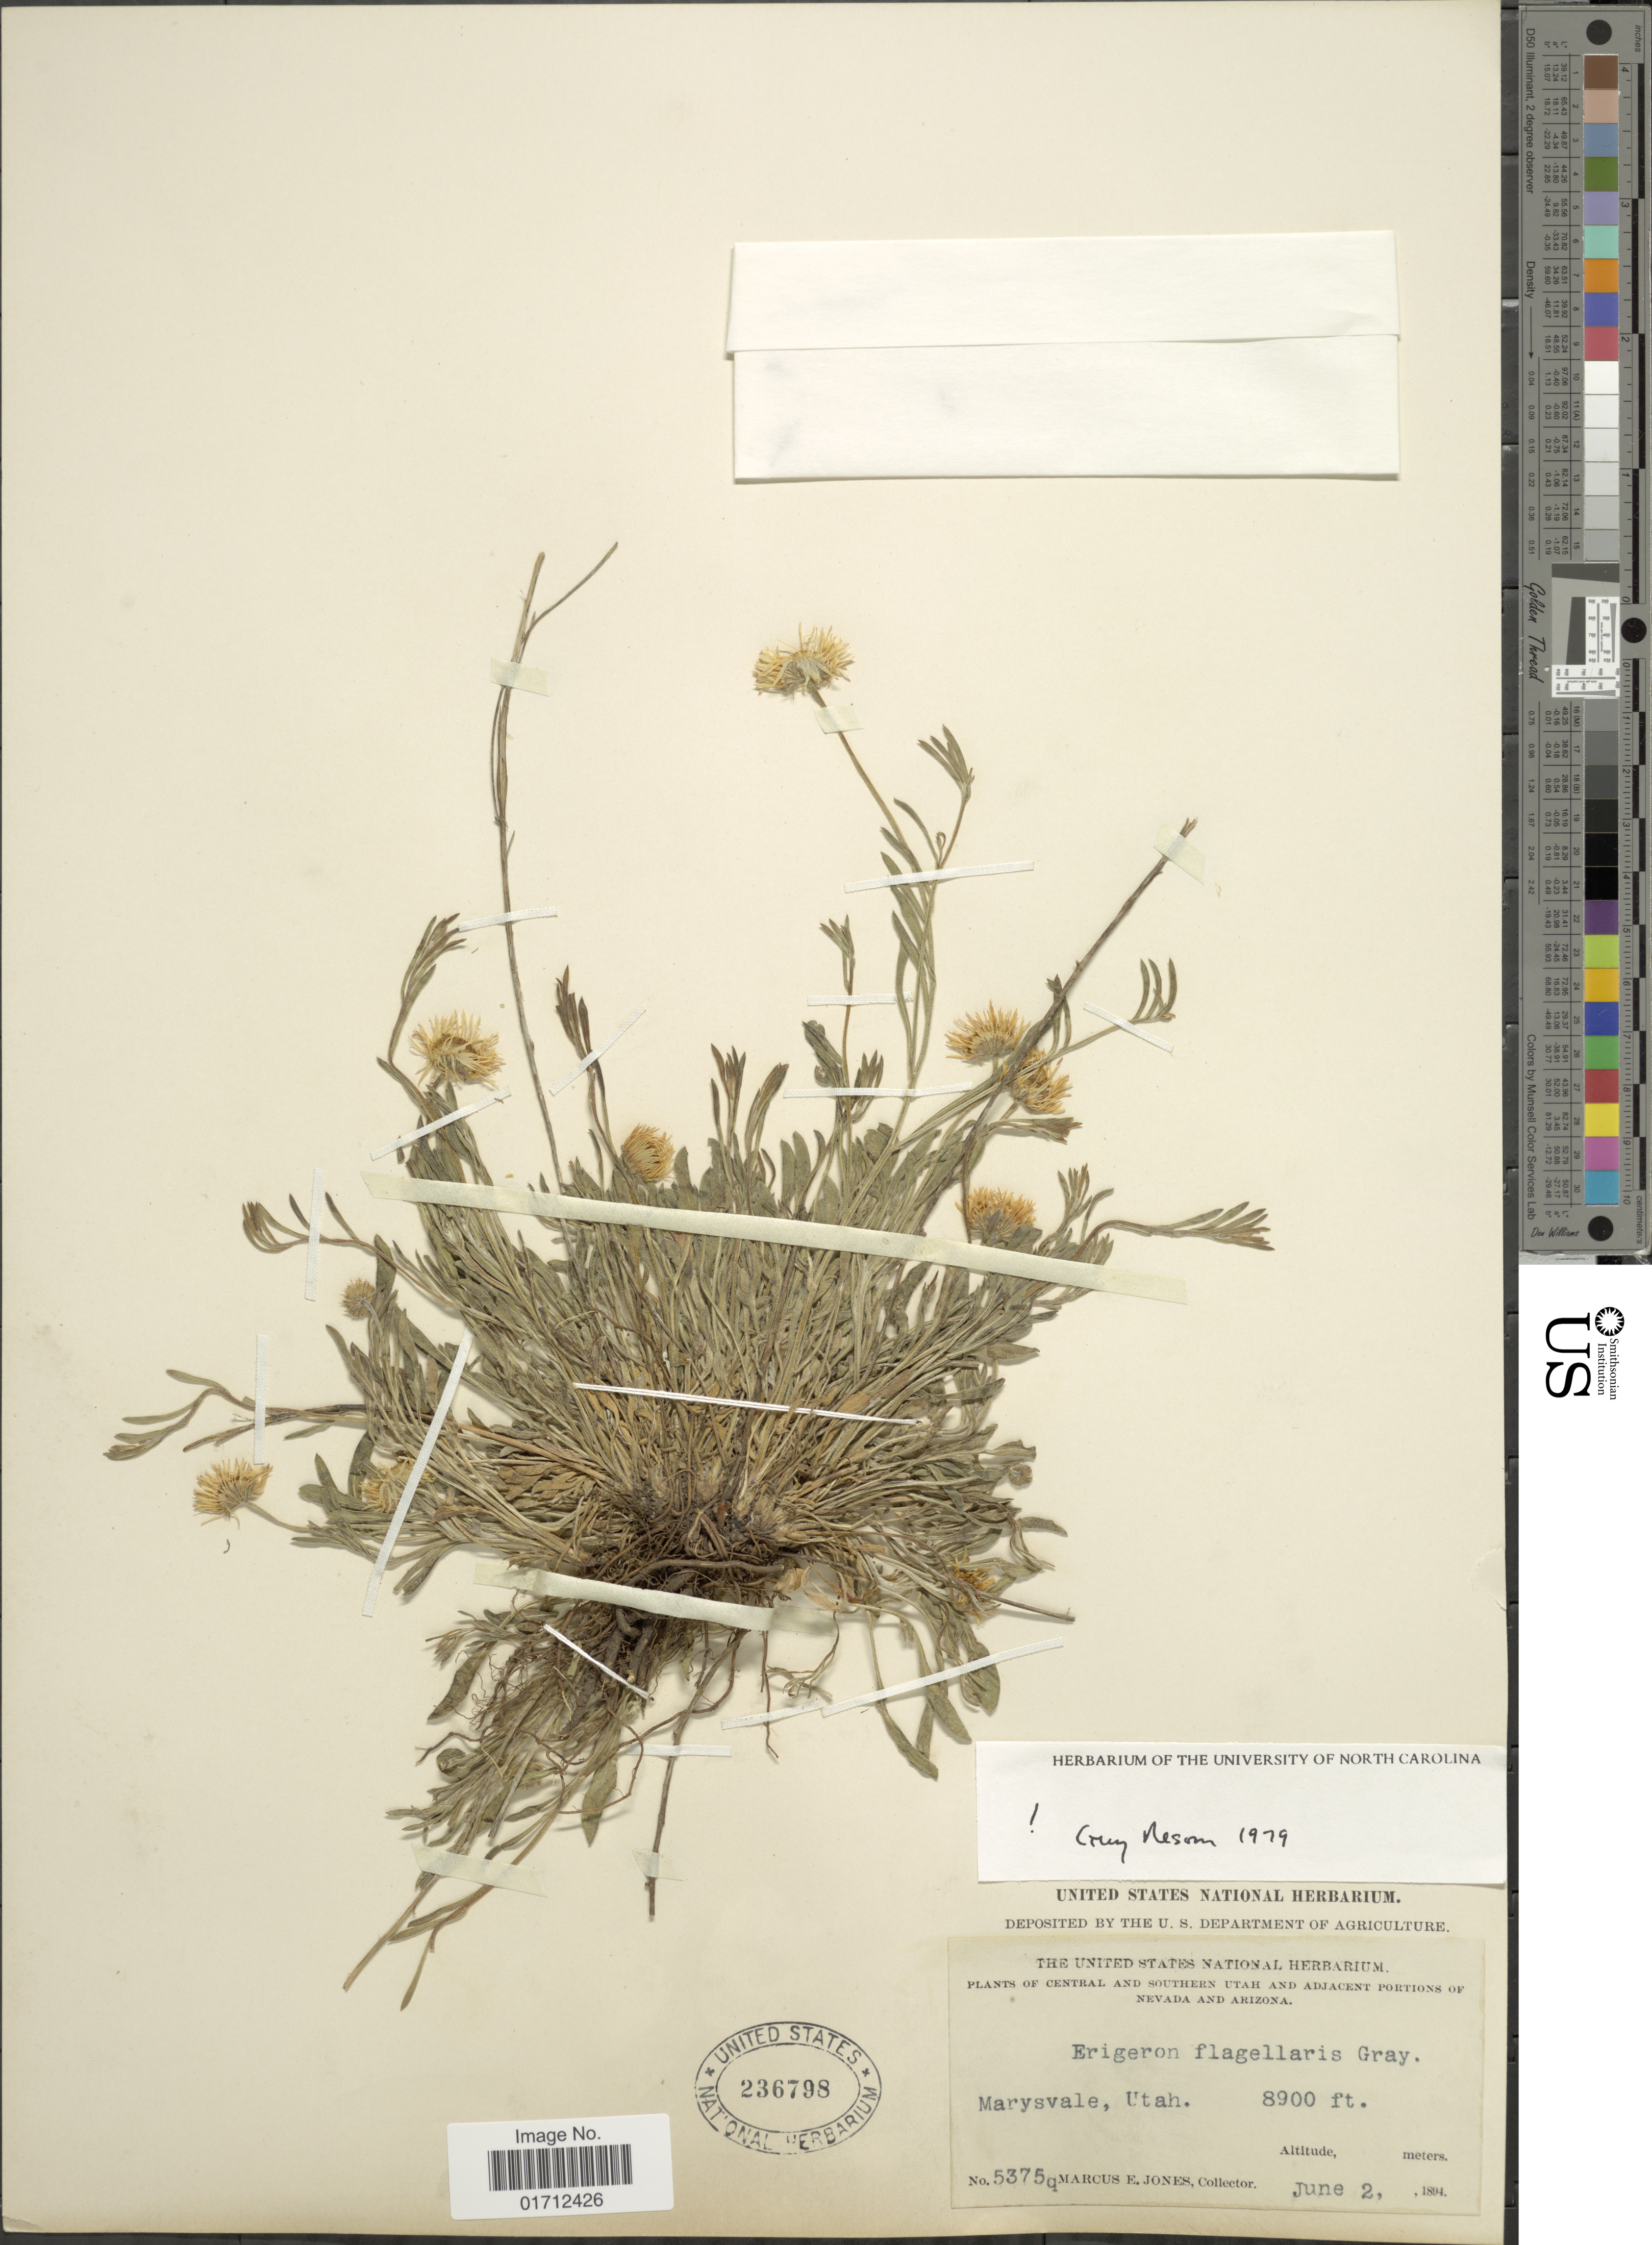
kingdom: Plantae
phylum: Tracheophyta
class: Magnoliopsida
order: Asterales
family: Asteraceae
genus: Erigeron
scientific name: Erigeron flagellaris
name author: A. Gray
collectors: M. E. Jones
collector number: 5375q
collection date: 1894-06-02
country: United States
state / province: Utah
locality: Central and Southern Utah, Marysvale, Utah.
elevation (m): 2713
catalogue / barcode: US 236798